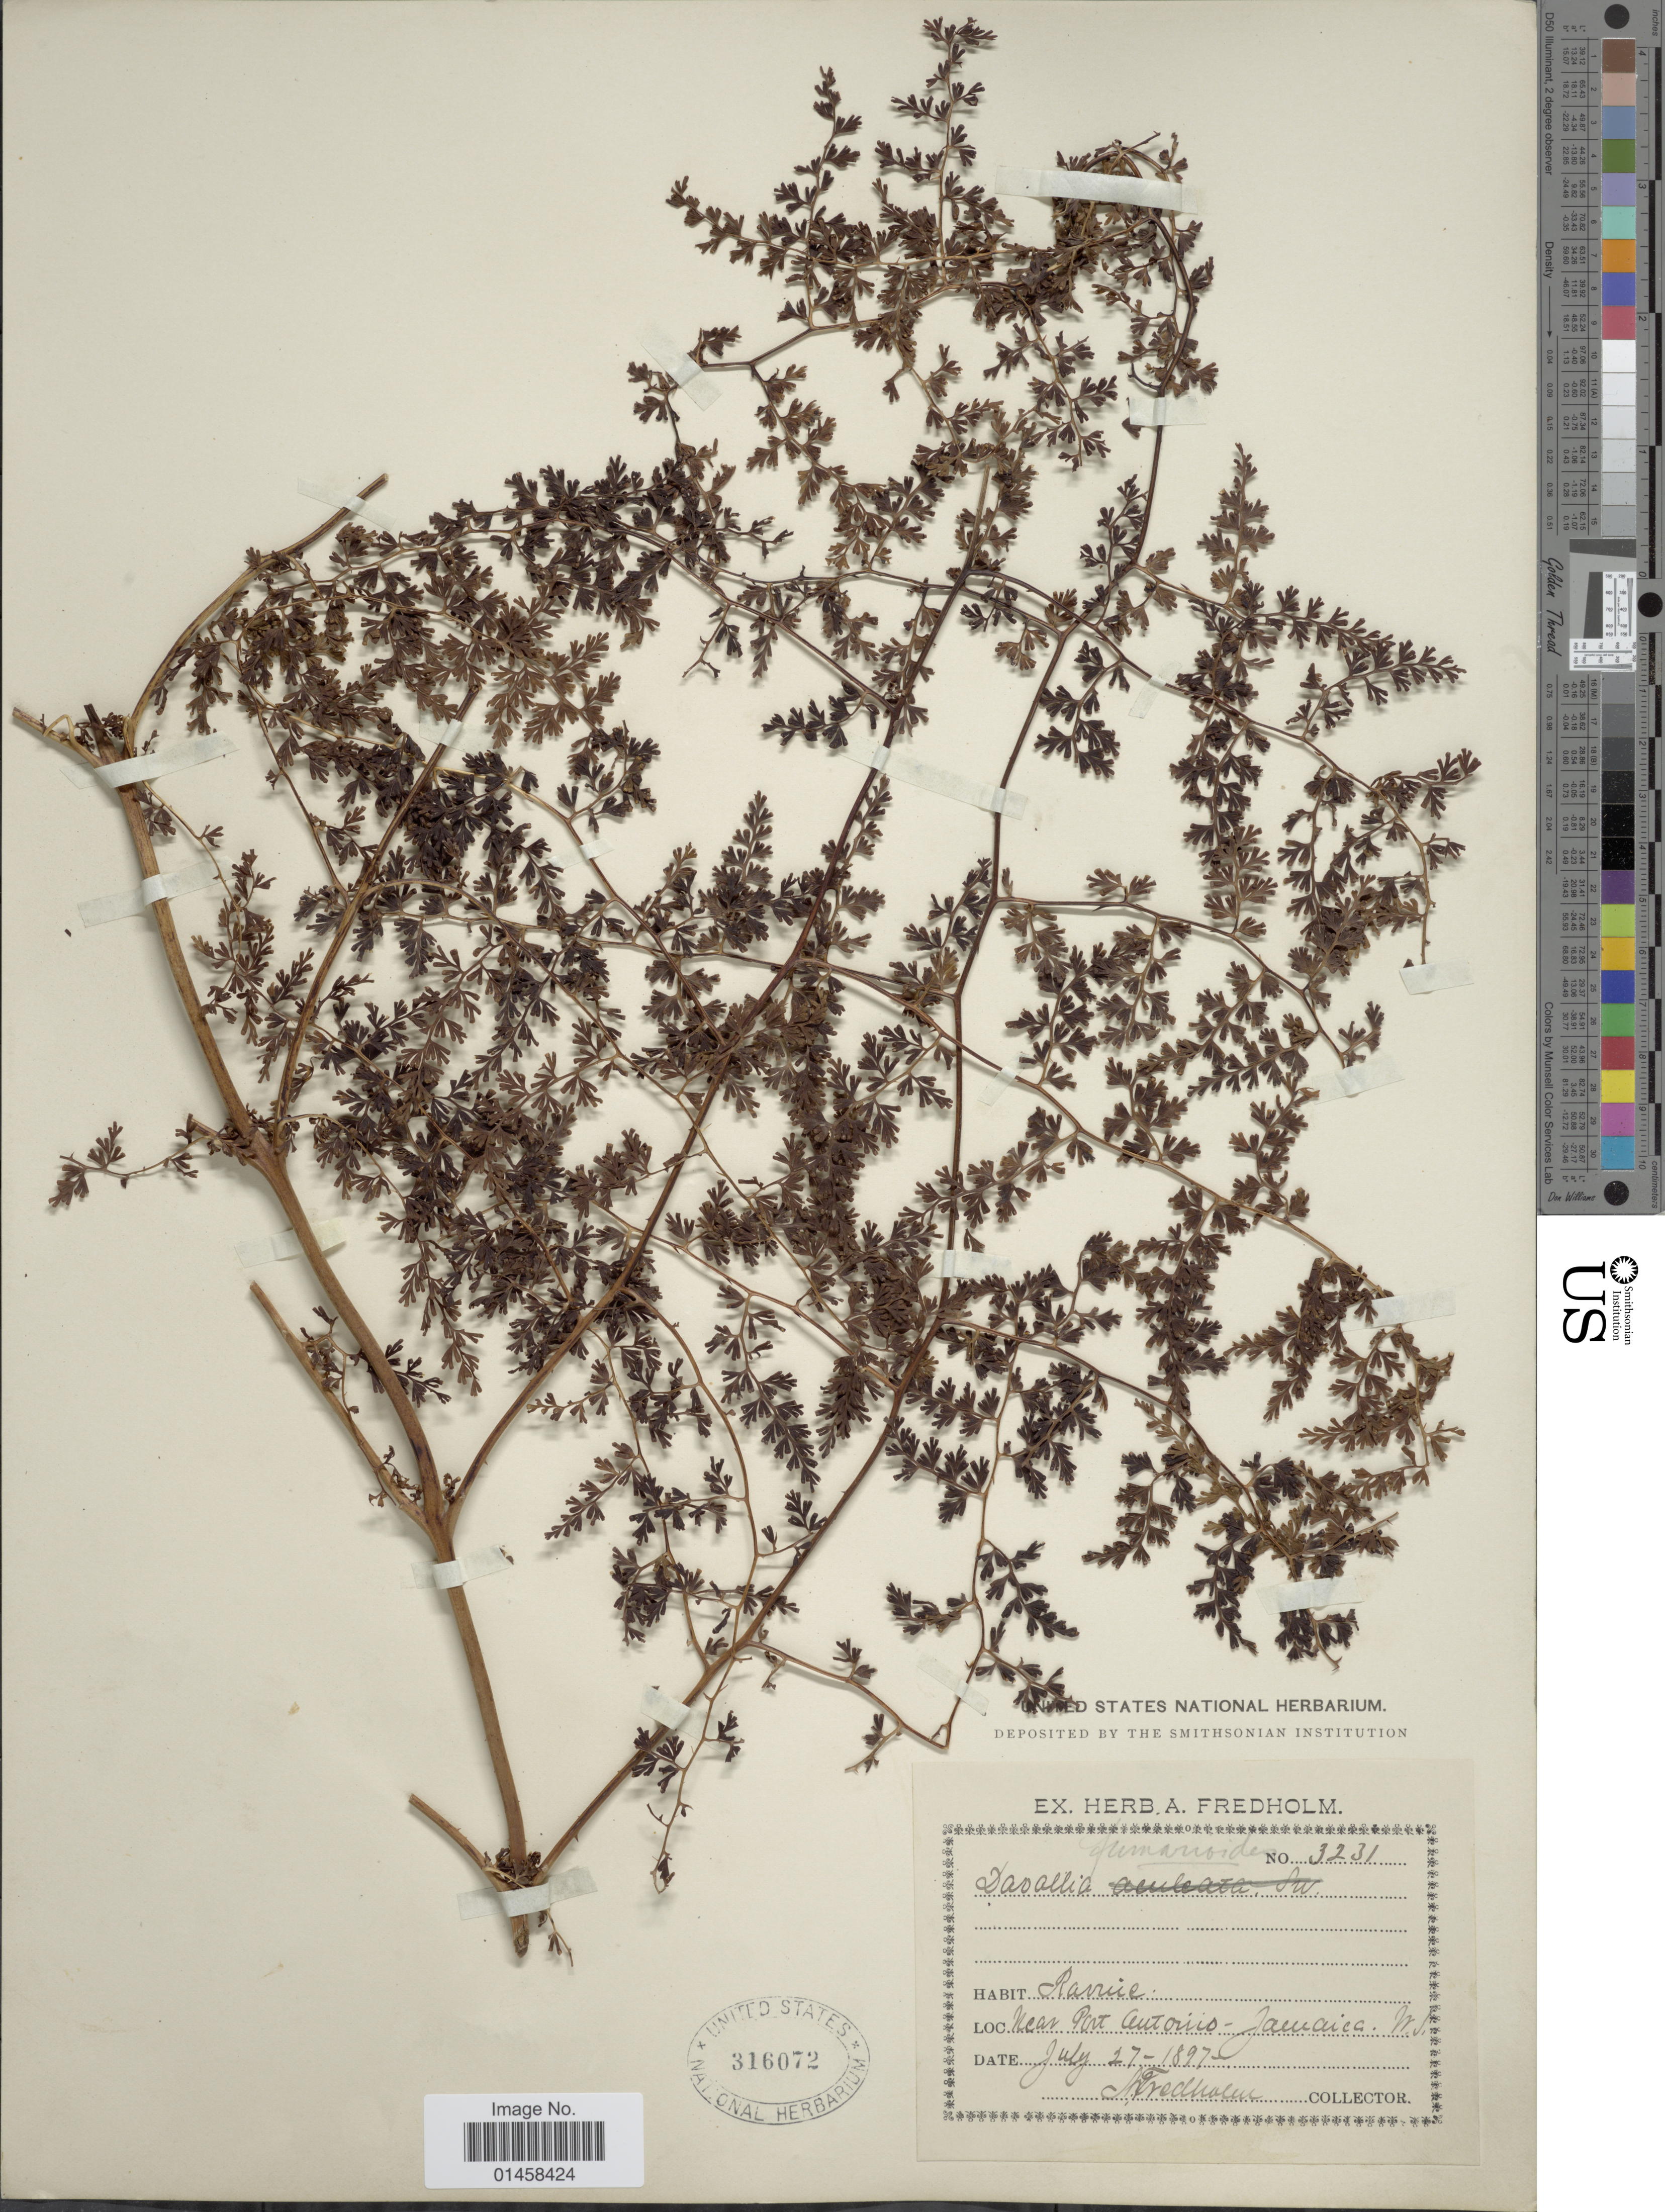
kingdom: Plantae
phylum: Tracheophyta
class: Polypodiopsida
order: Polypodiales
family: Lindsaeaceae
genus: Odontosoria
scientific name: Odontosoria fumarioides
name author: (Sw.) J. Sm.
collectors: A. Fredholm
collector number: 3231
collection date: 1897-07-27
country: Jamaica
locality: Ravine, Near Port Antonio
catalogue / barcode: US 316072